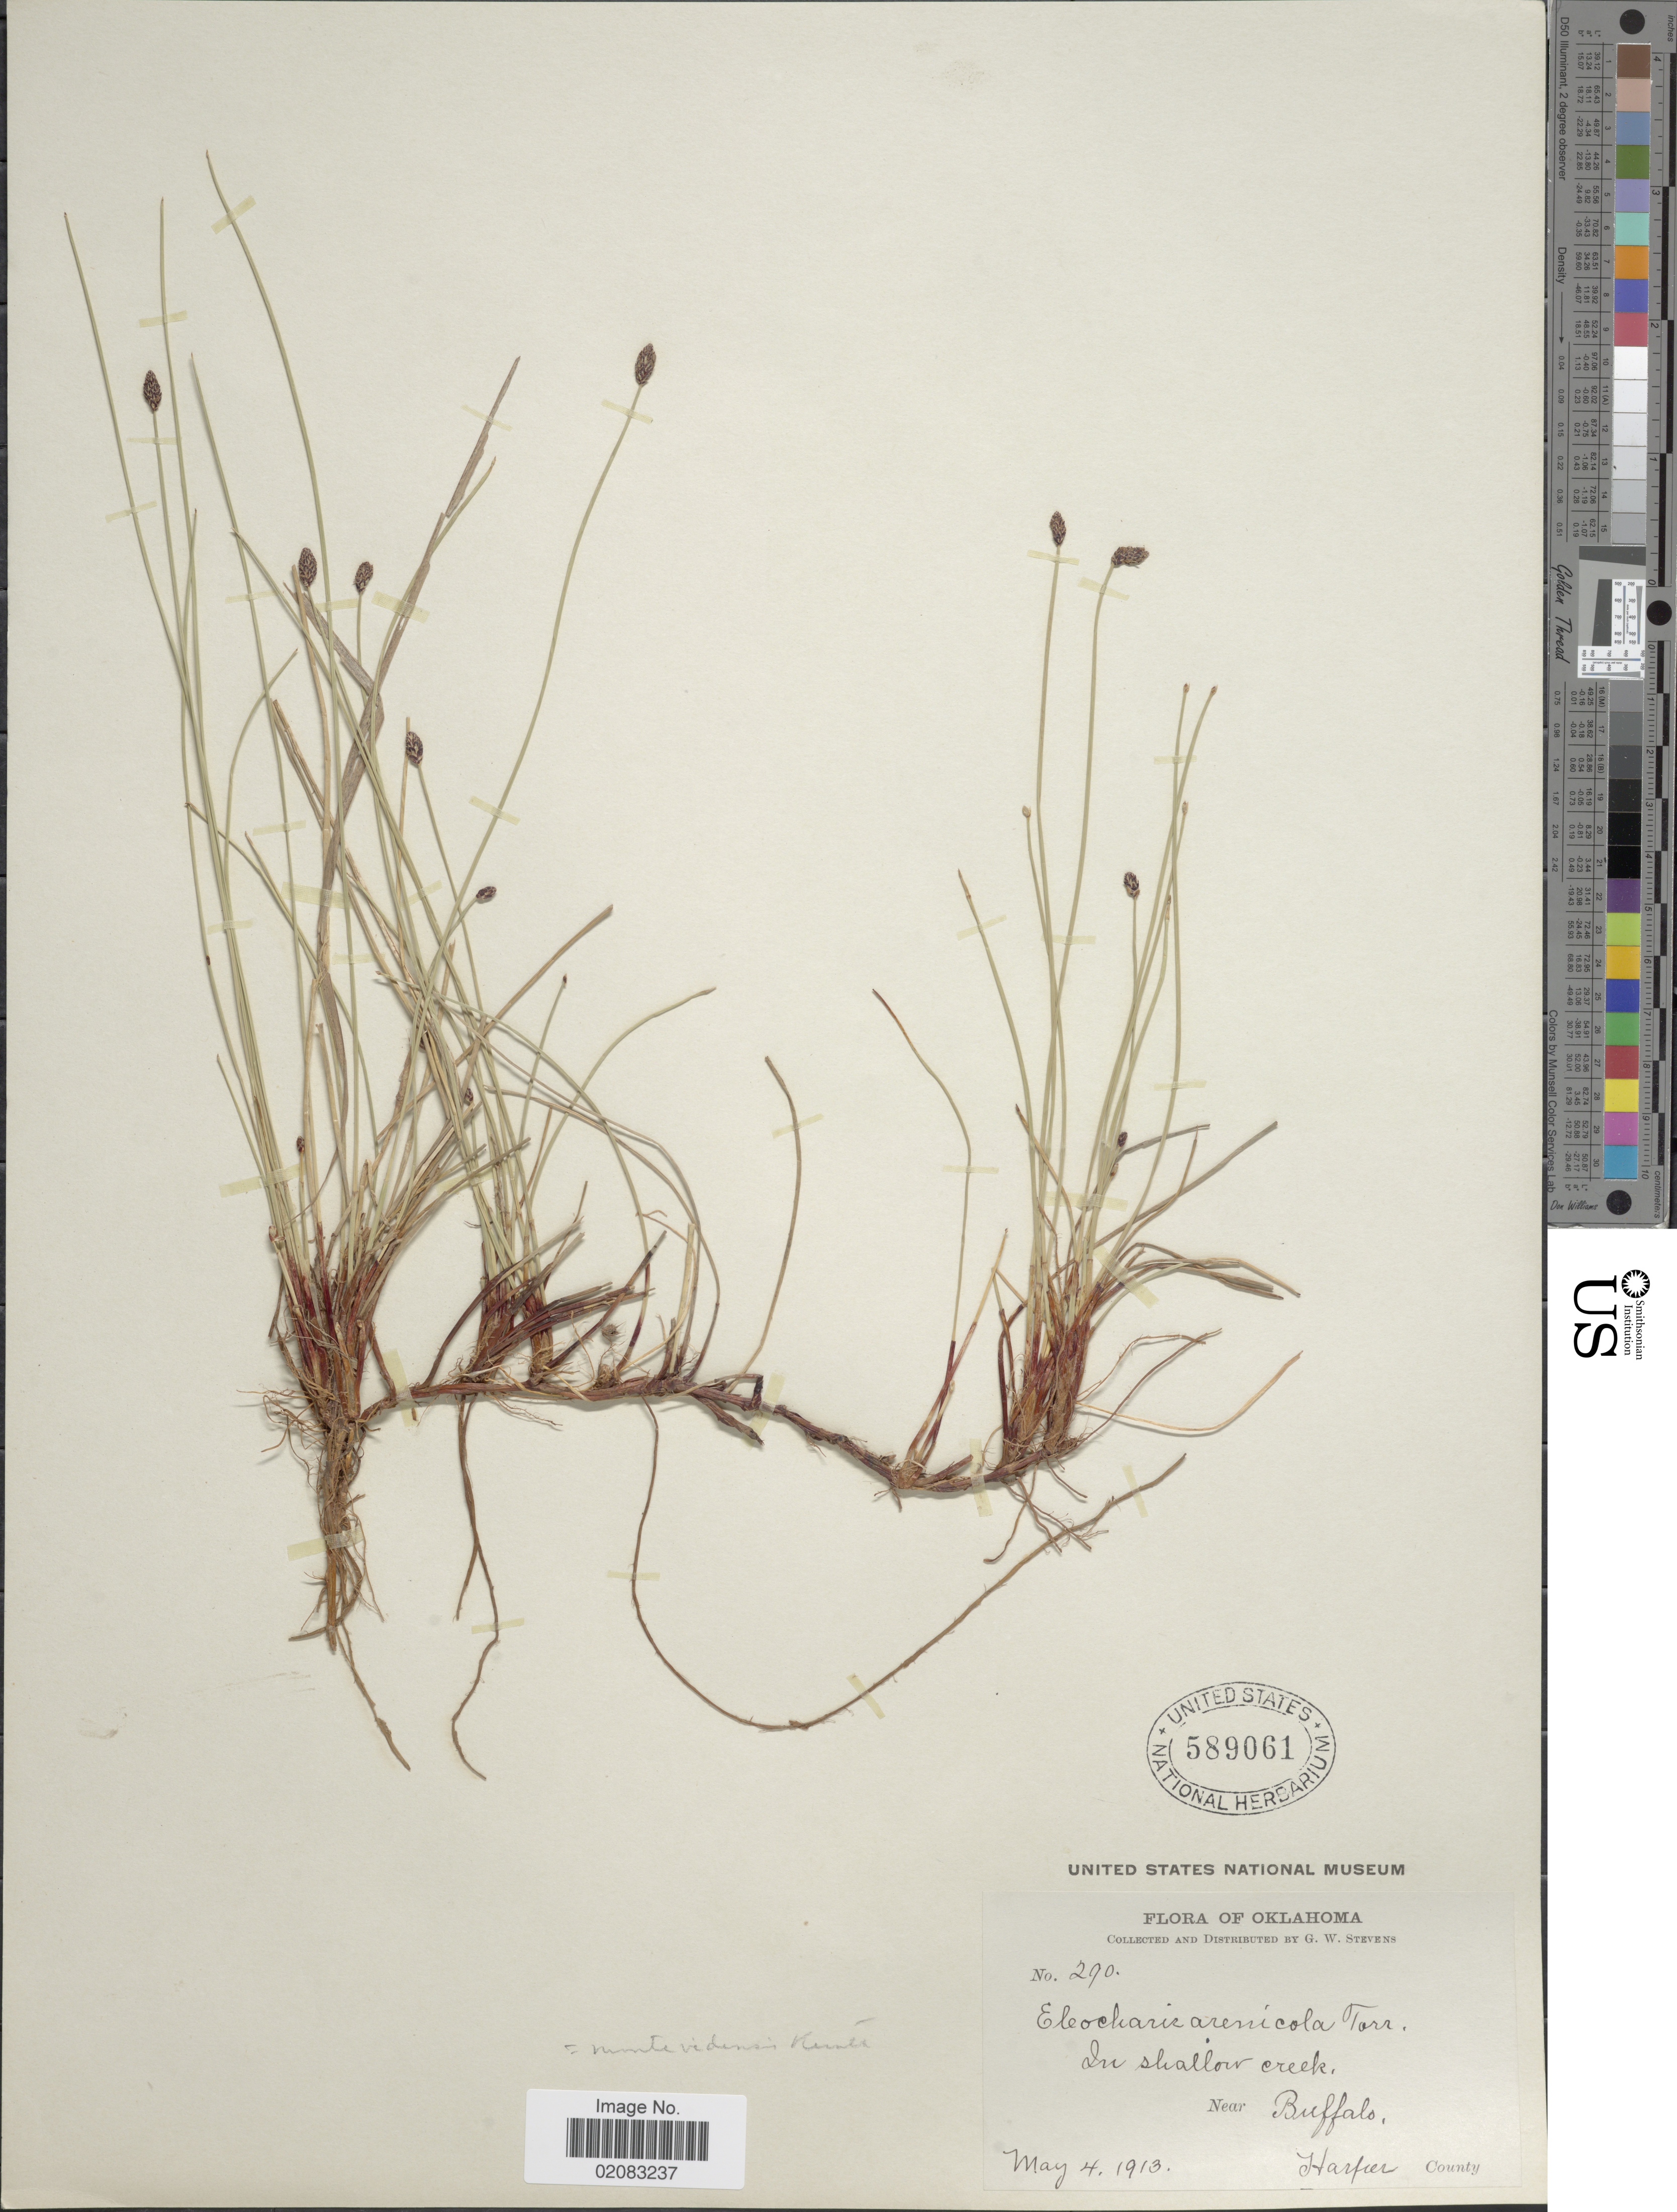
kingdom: Plantae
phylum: Tracheophyta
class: Liliopsida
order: Poales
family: Cyperaceae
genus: Eleocharis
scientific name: Eleocharis montevidensis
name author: Kunth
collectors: G. W. Stevens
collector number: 290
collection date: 1913-05-04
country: United States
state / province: Oklahoma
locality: In shallow creek, Near Buffalo, Harper County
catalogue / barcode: US 589061